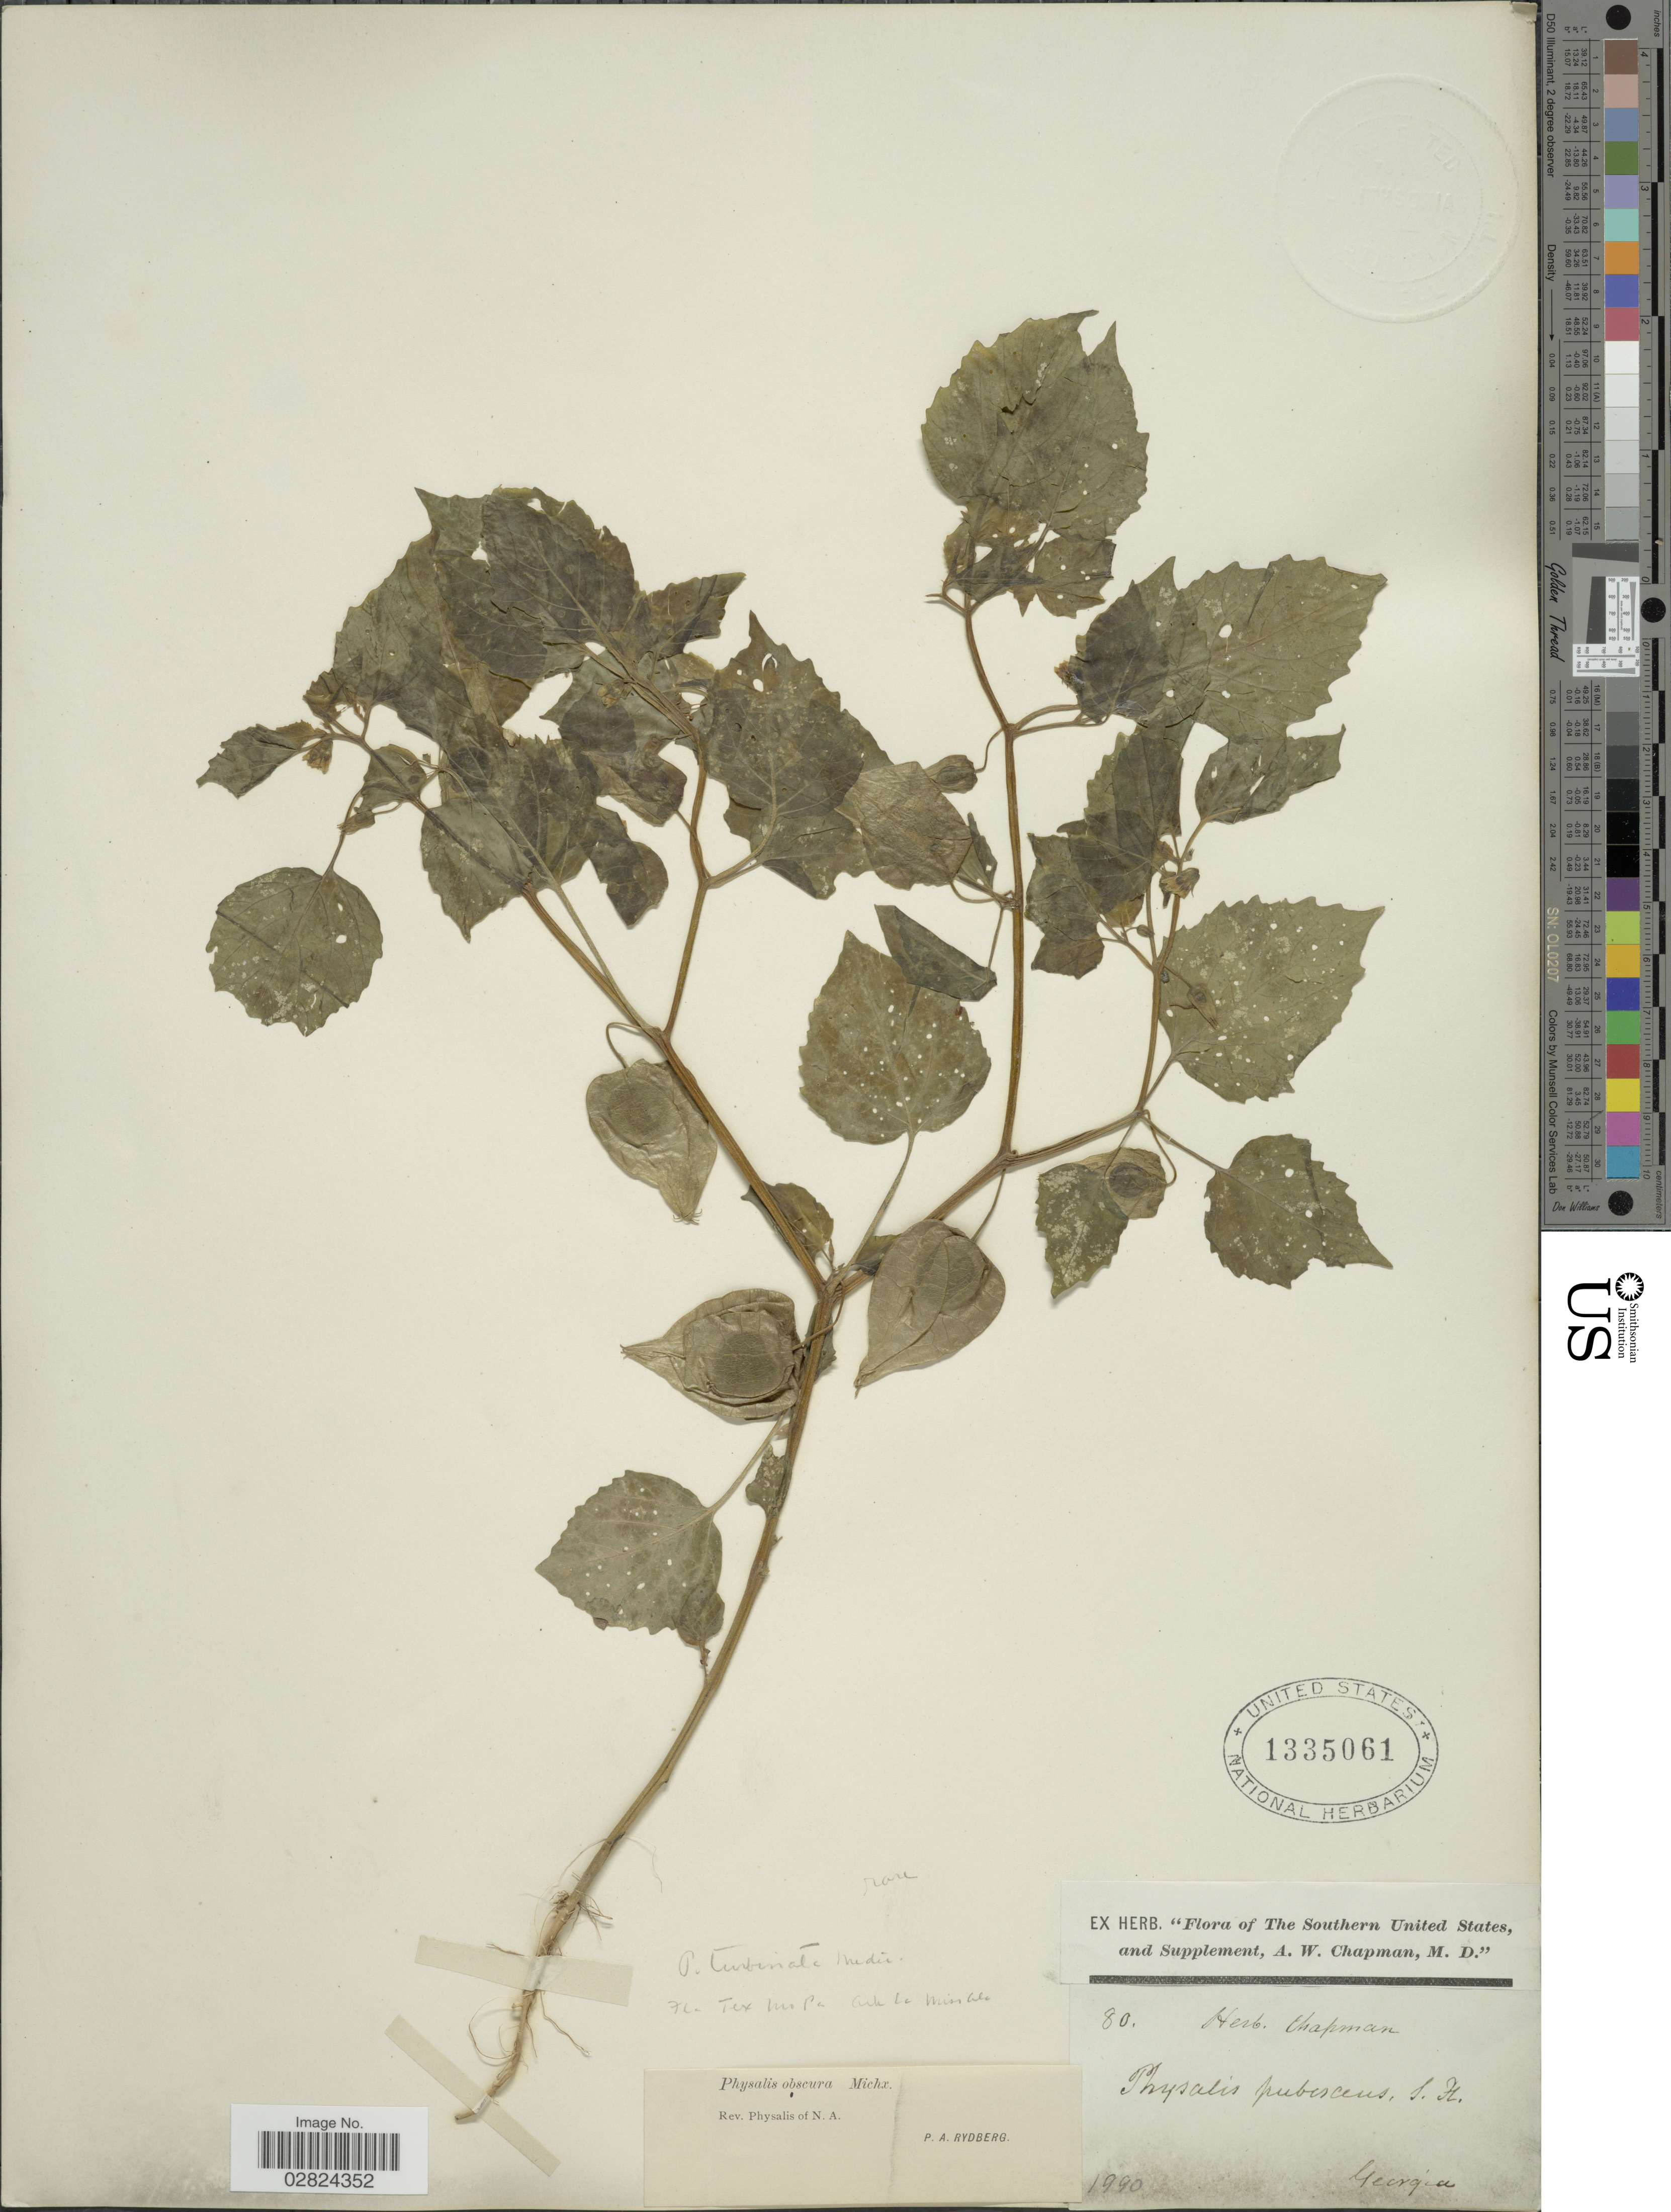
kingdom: Plantae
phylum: Tracheophyta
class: Magnoliopsida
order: Solanales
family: Solanaceae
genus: Physalis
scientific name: Physalis turbinata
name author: Medik.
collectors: ex herb. A.W. Chapman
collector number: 80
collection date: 1990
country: United States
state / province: Georgia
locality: The Southern United States.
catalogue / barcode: US 1335061